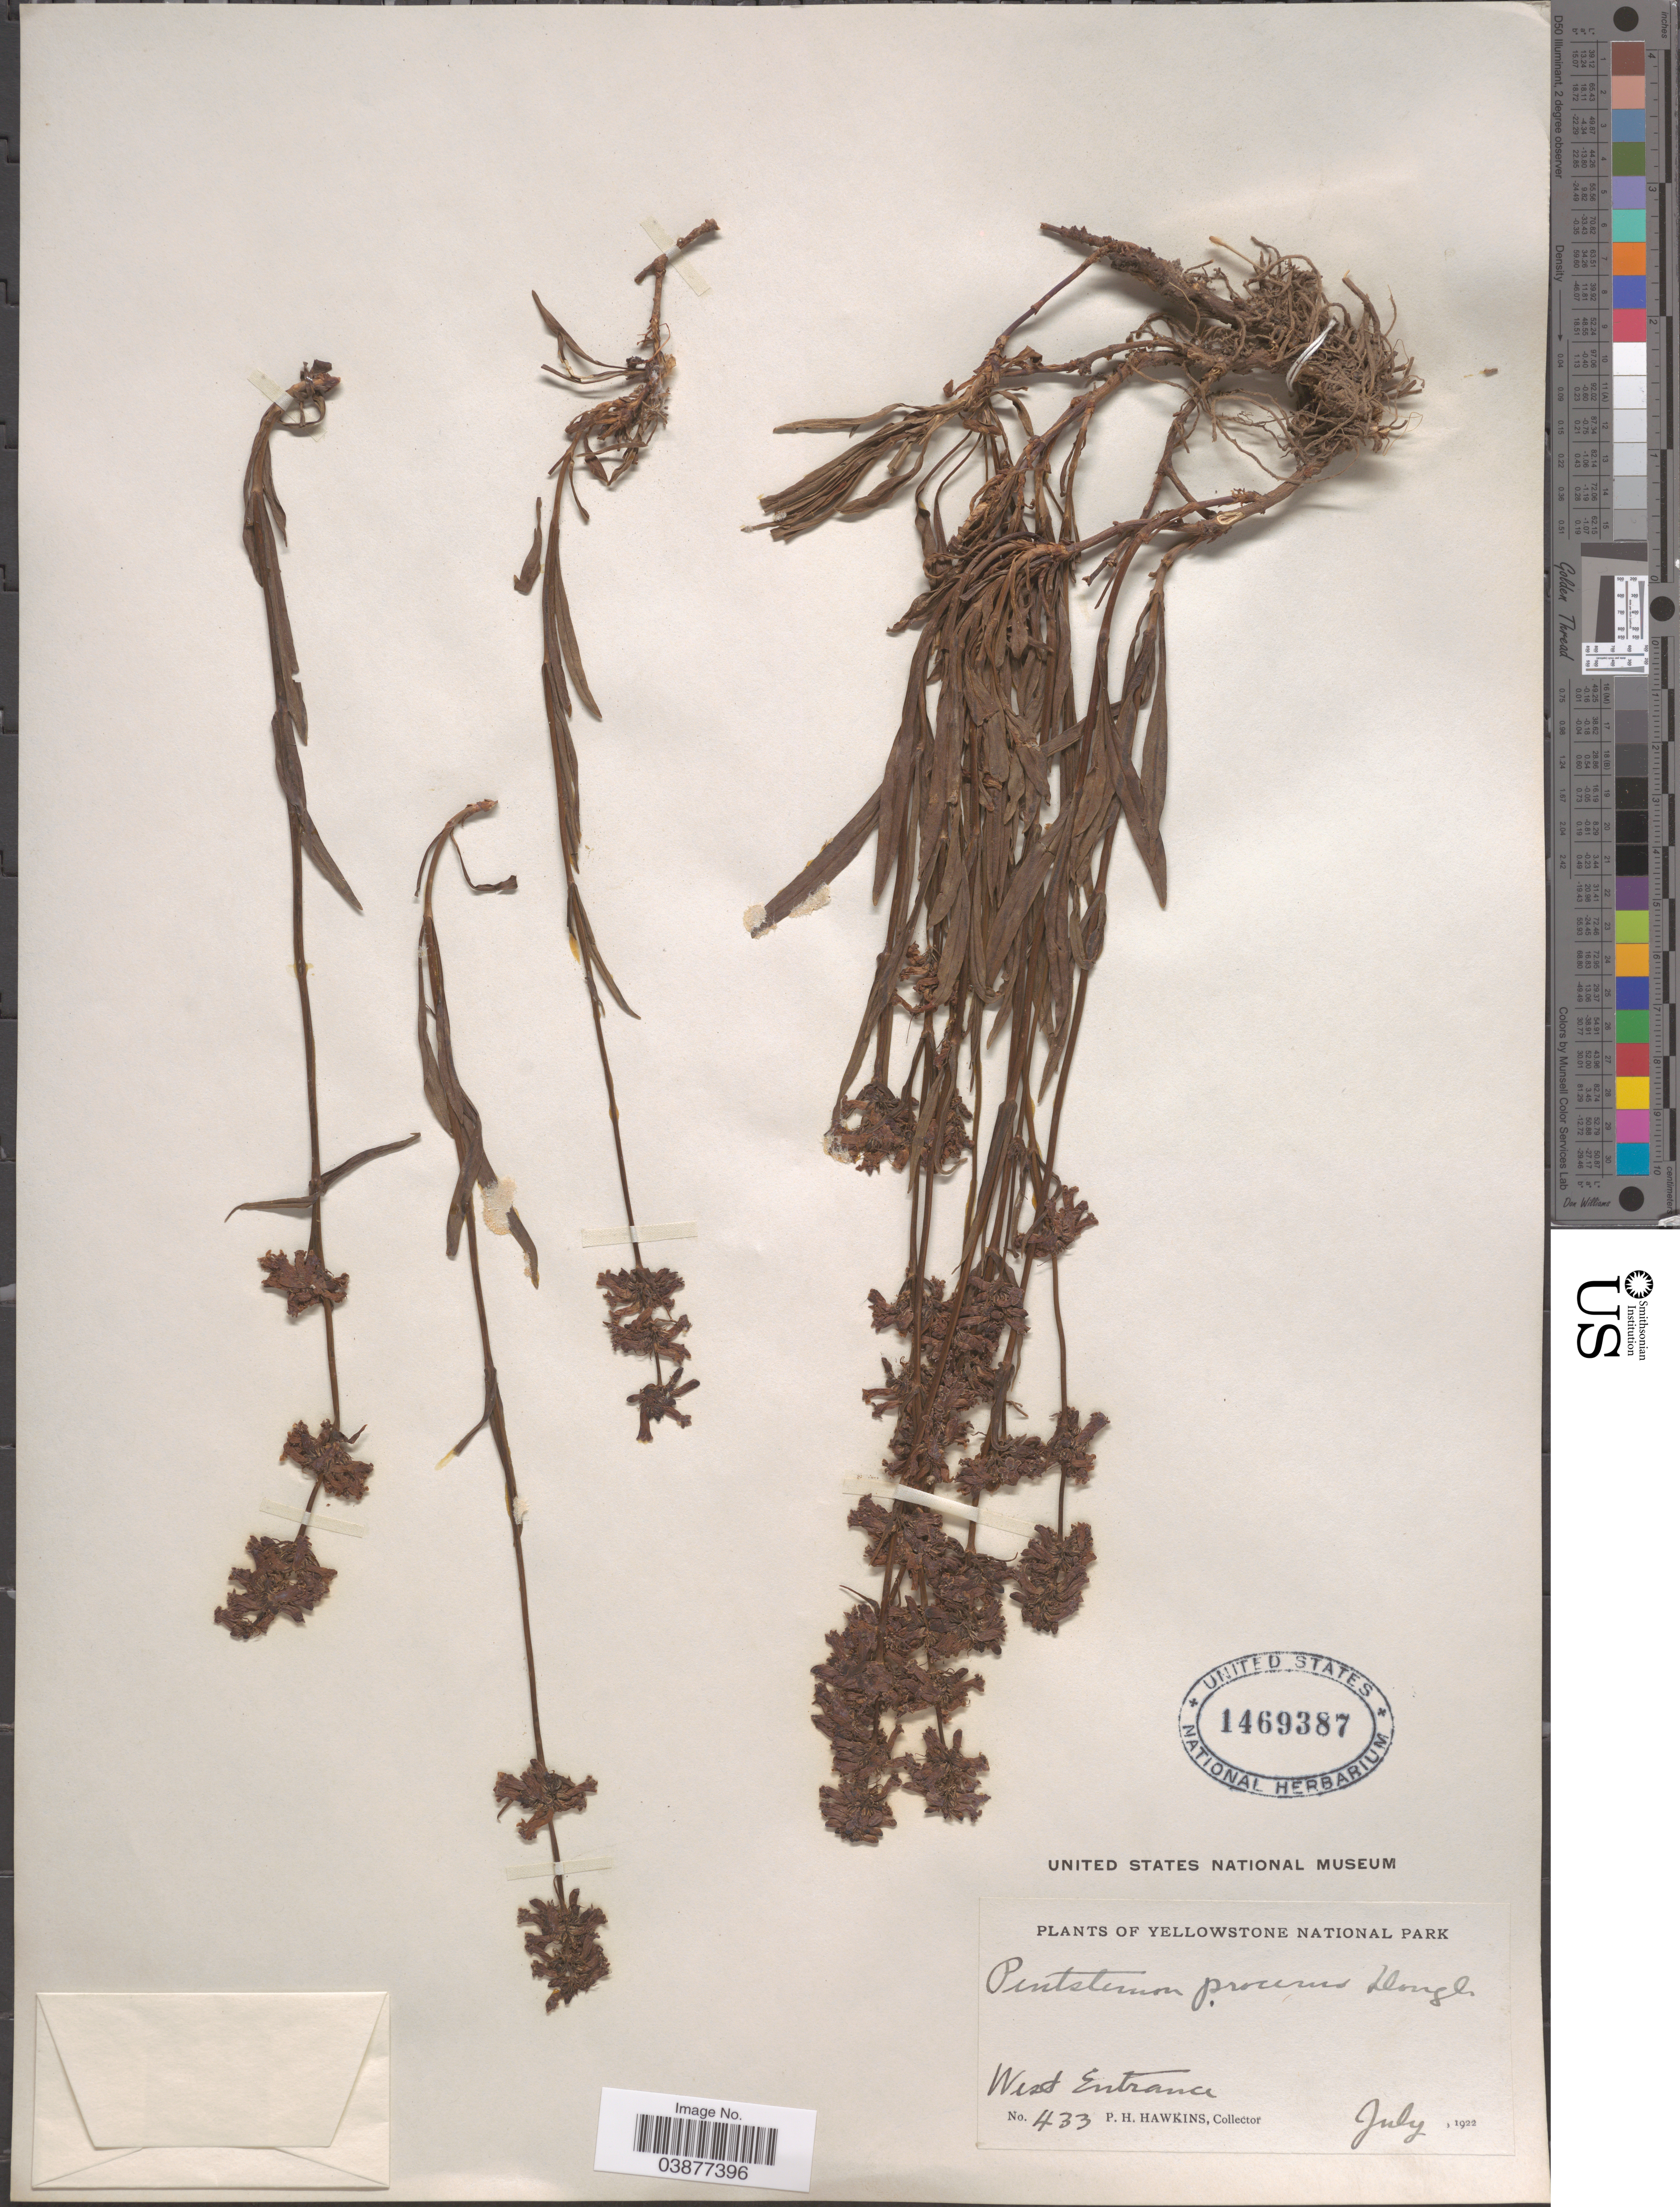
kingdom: Plantae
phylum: Tracheophyta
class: Magnoliopsida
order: Lamiales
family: Plantaginaceae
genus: Penstemon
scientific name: Penstemon procerus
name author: Douglas ex Graham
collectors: P. Hawkins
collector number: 433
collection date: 1922-07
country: United States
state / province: Montana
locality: Yellowstone National Park. West Entrance.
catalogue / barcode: US 1469387